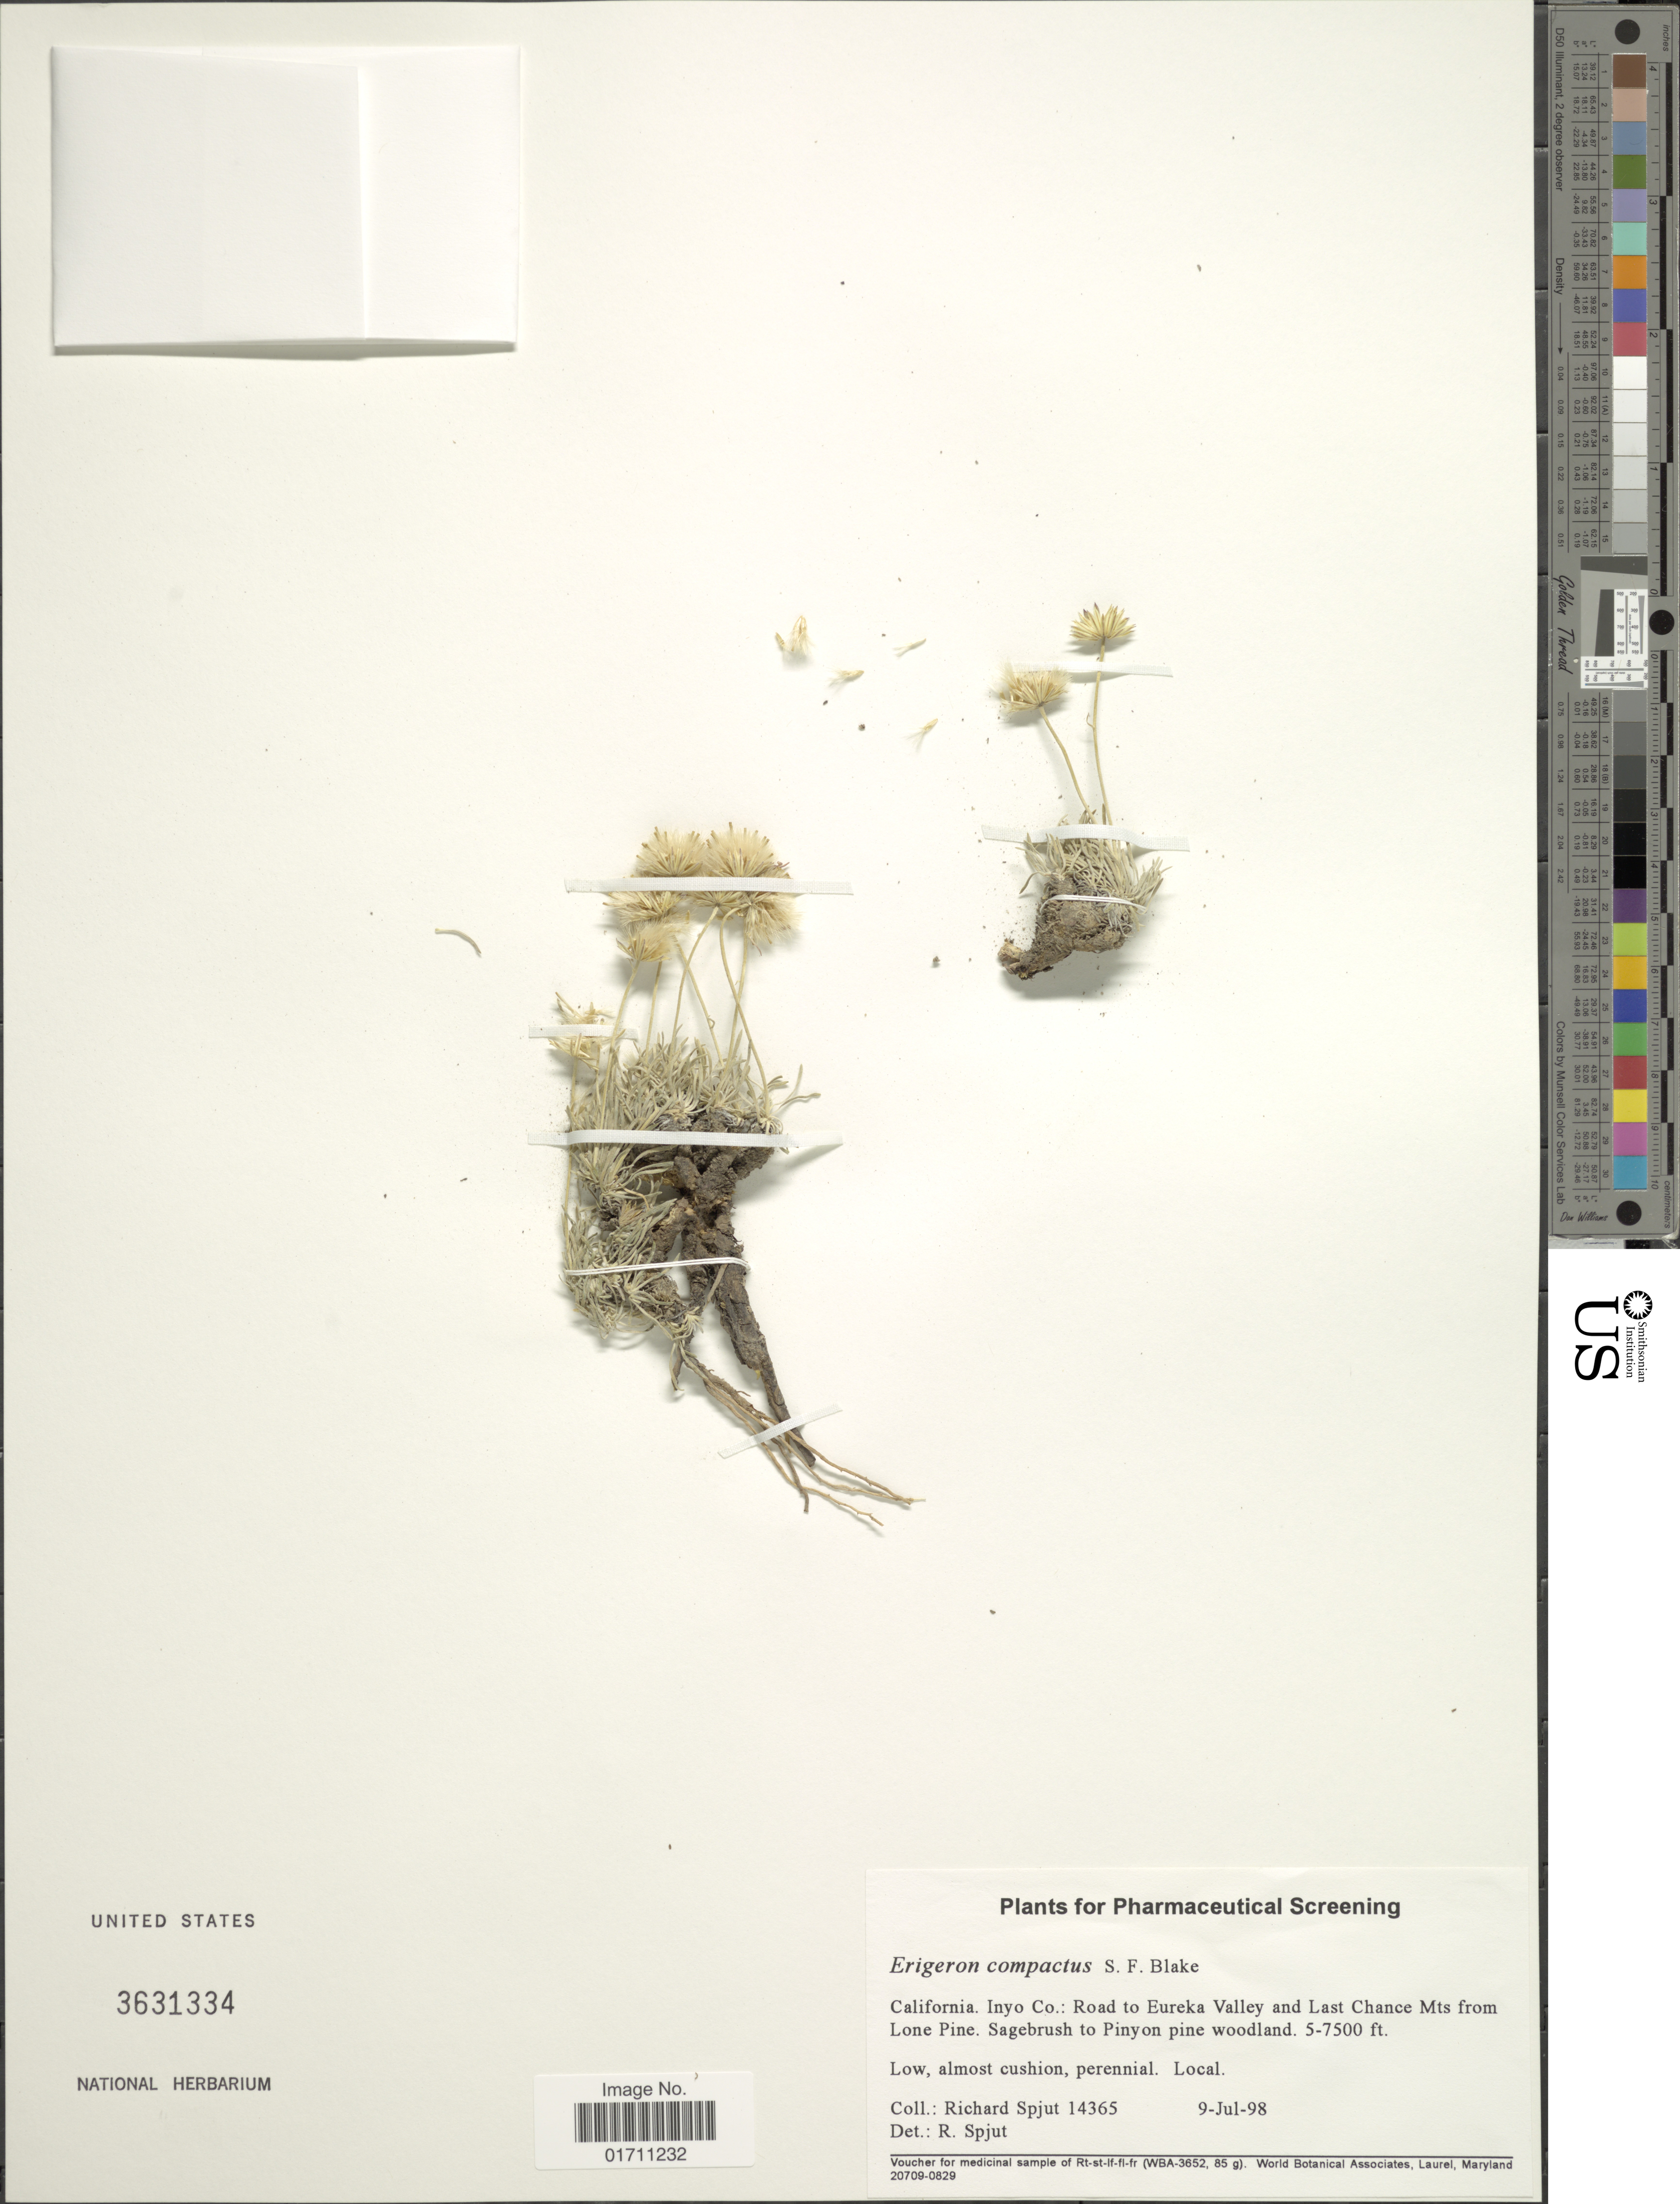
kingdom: Plantae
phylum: Tracheophyta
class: Magnoliopsida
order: Asterales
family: Asteraceae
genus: Erigeron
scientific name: Erigeron compactus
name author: Pursh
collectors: R. Spjut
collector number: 14365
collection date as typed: Transcribed d/m/y: 9/7/98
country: United States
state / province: California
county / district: Inyo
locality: Inyo Co: Road to Eureka Valley and Last Chance Mts from Lone Pine. Sagebrush to Pinyon pine woodland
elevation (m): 1524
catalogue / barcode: US 3631334